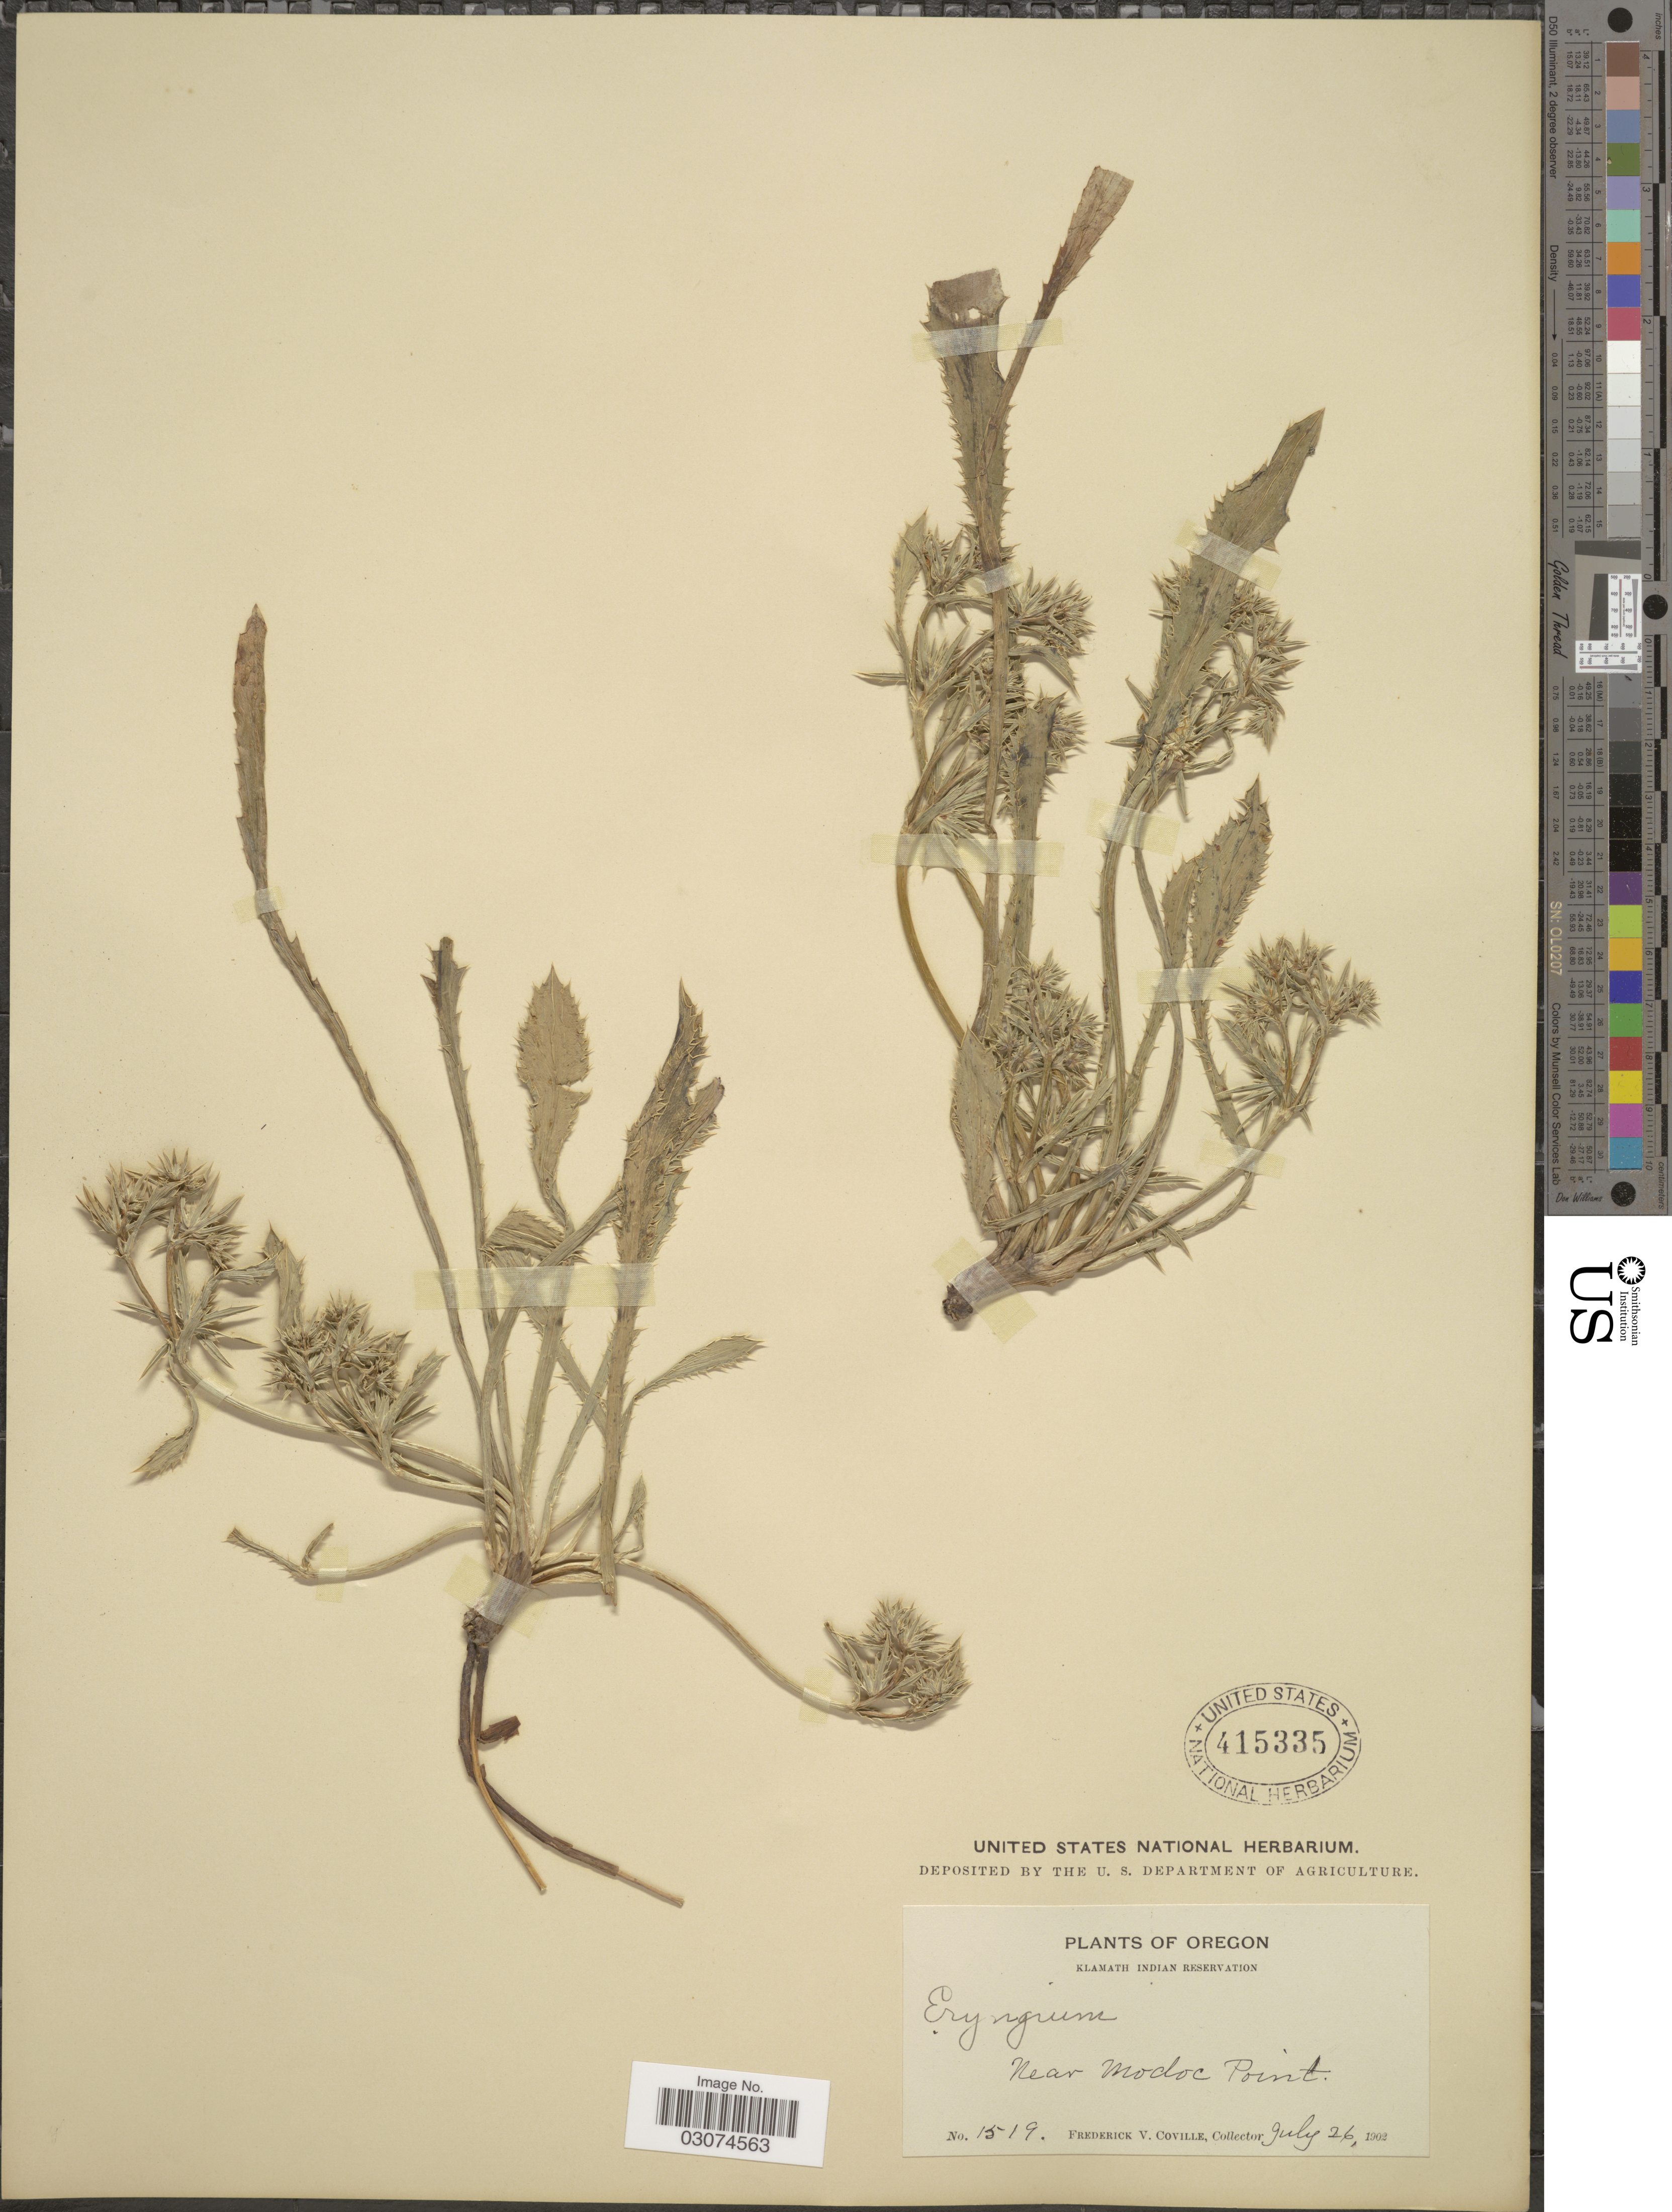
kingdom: Plantae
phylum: Tracheophyta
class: Magnoliopsida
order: Apiales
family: Apiaceae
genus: Eryngium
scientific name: Eryngium alismifolium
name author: Greene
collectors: F. V. Coville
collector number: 1519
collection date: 1902-07-26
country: United States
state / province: Oregon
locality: Klamath Indian Reservation. Near Modoc Point.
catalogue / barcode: US 415335